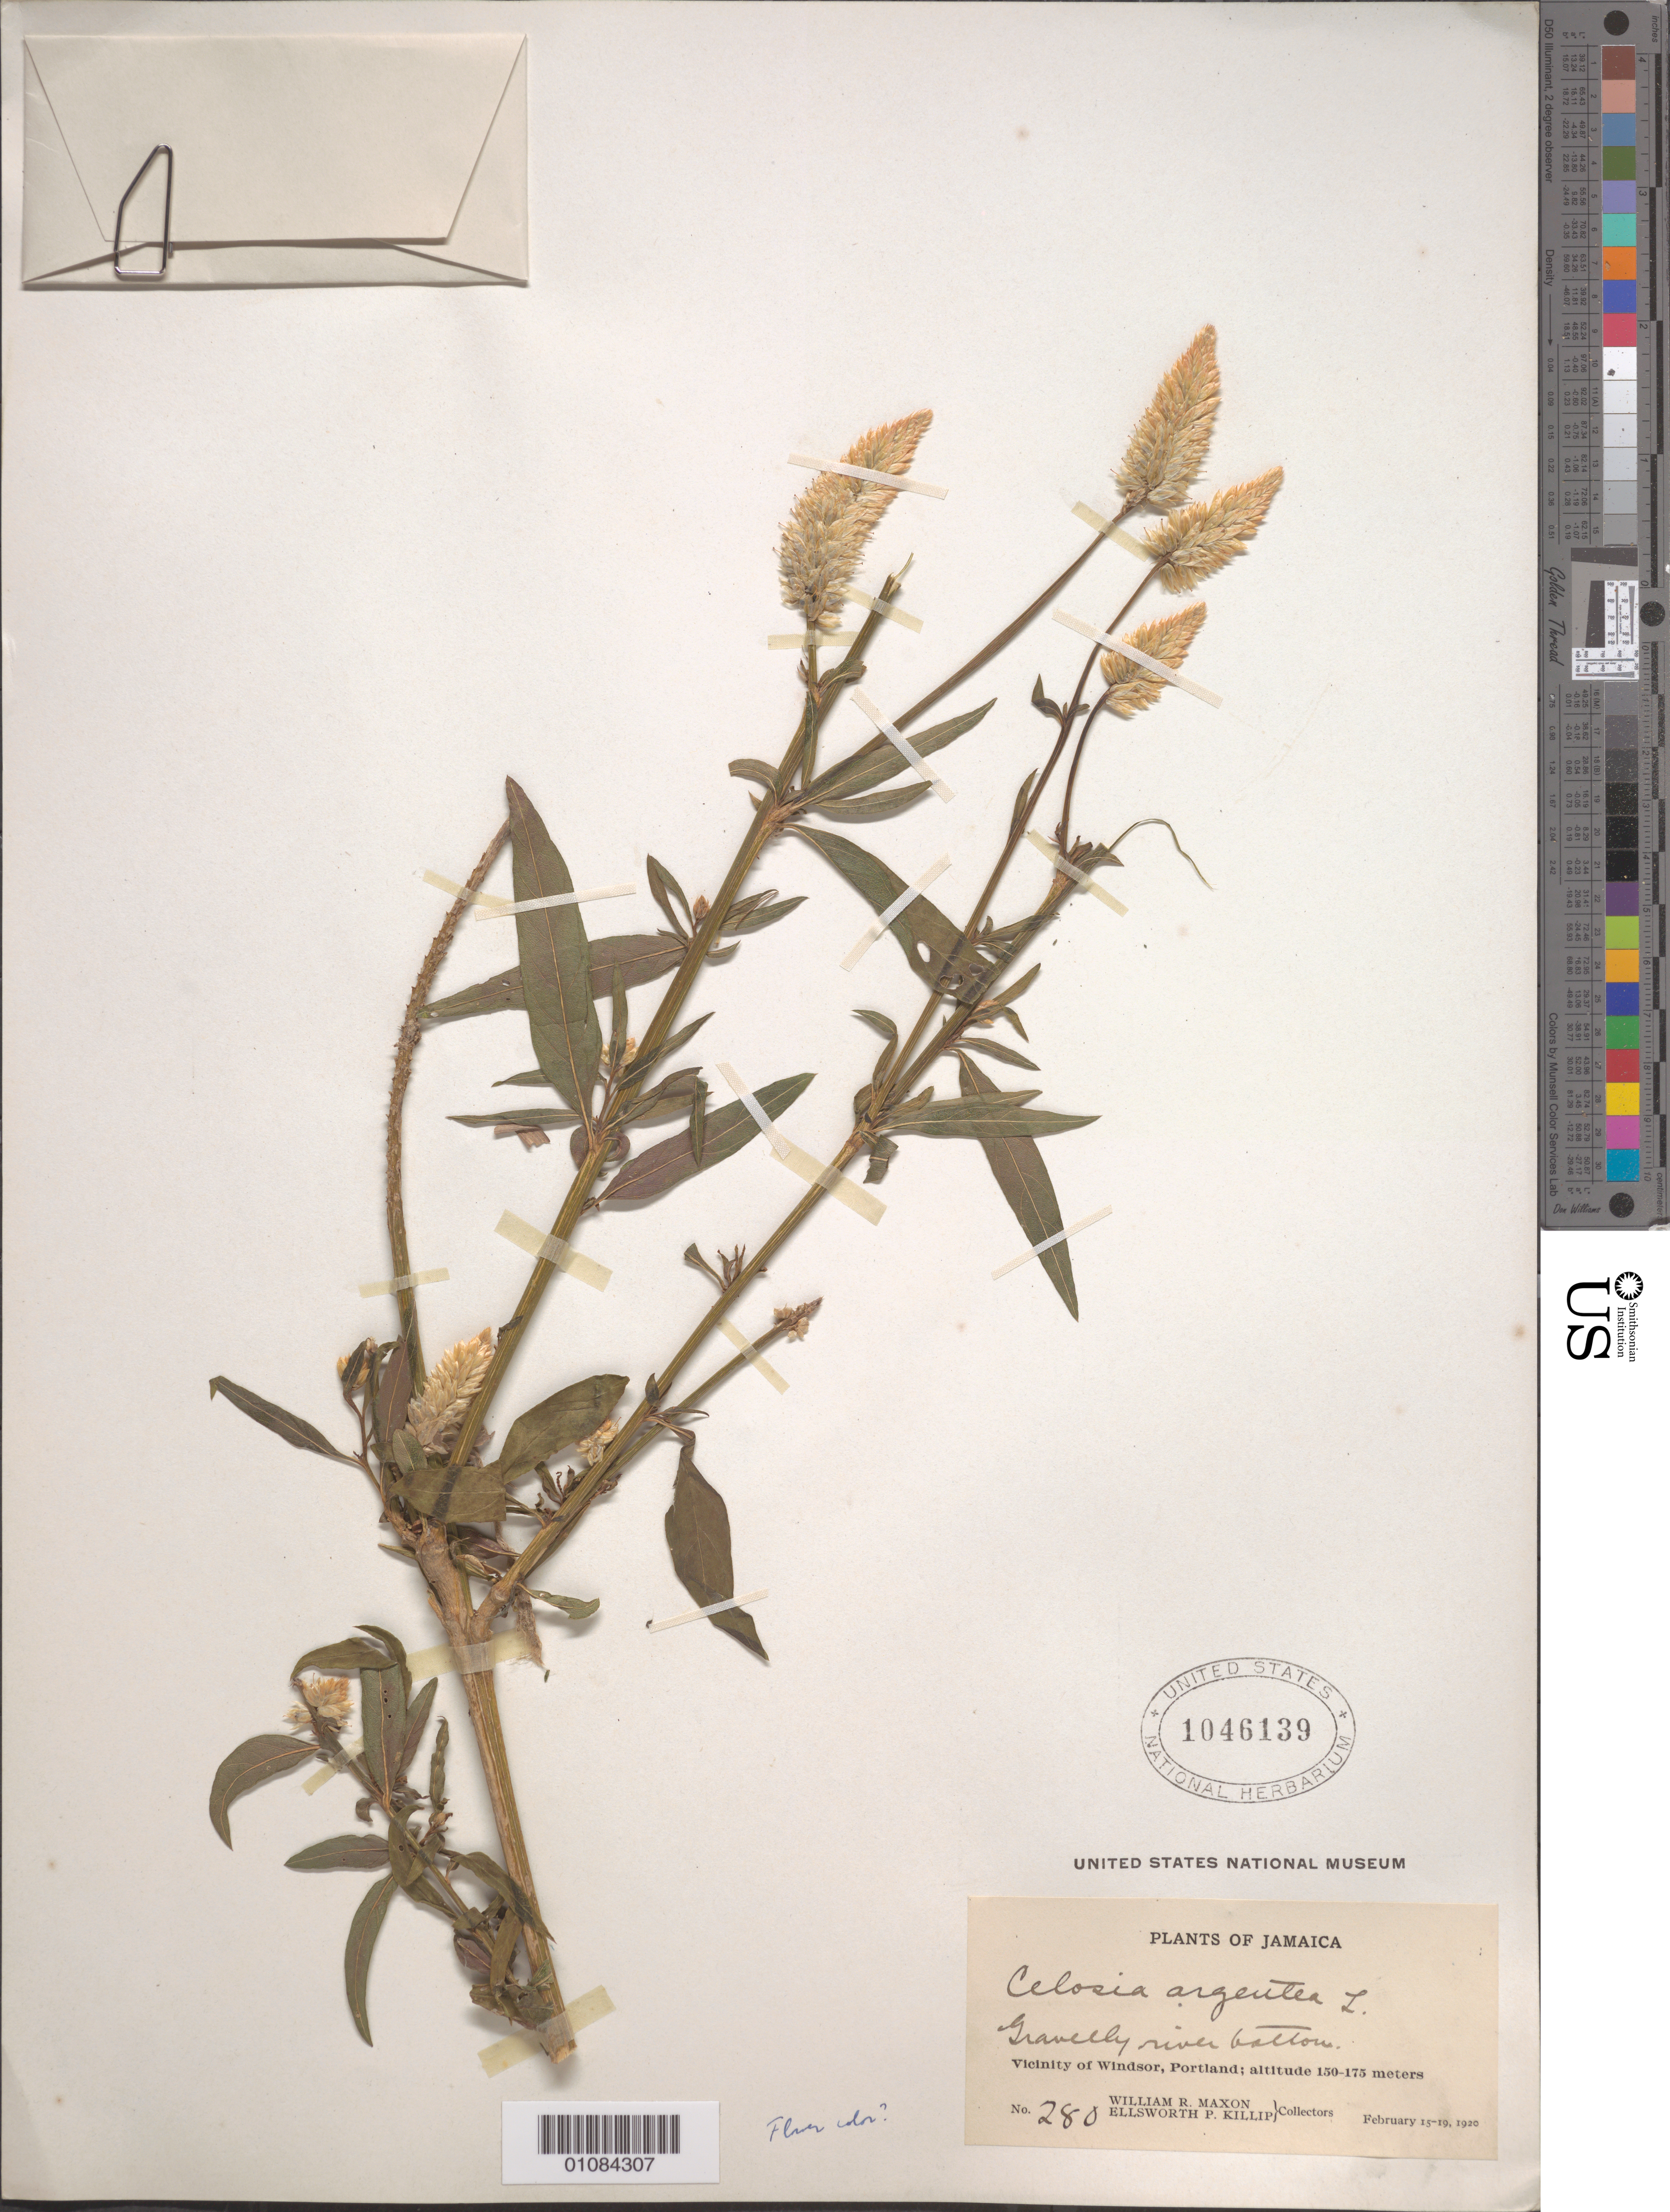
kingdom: Plantae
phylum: Tracheophyta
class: Magnoliopsida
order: Caryophyllales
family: Amaranthaceae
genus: Celosia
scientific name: Celosia argentea var. argentea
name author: L.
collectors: W. R. Maxon & E. P. Killip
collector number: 280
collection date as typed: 15 Feb 1920 to 19 Feb 1920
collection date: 1920-02-15/1920-02-19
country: Jamaica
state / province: Portland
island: Jamaica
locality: Vicinity of Windsor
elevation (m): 150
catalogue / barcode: US 1046139